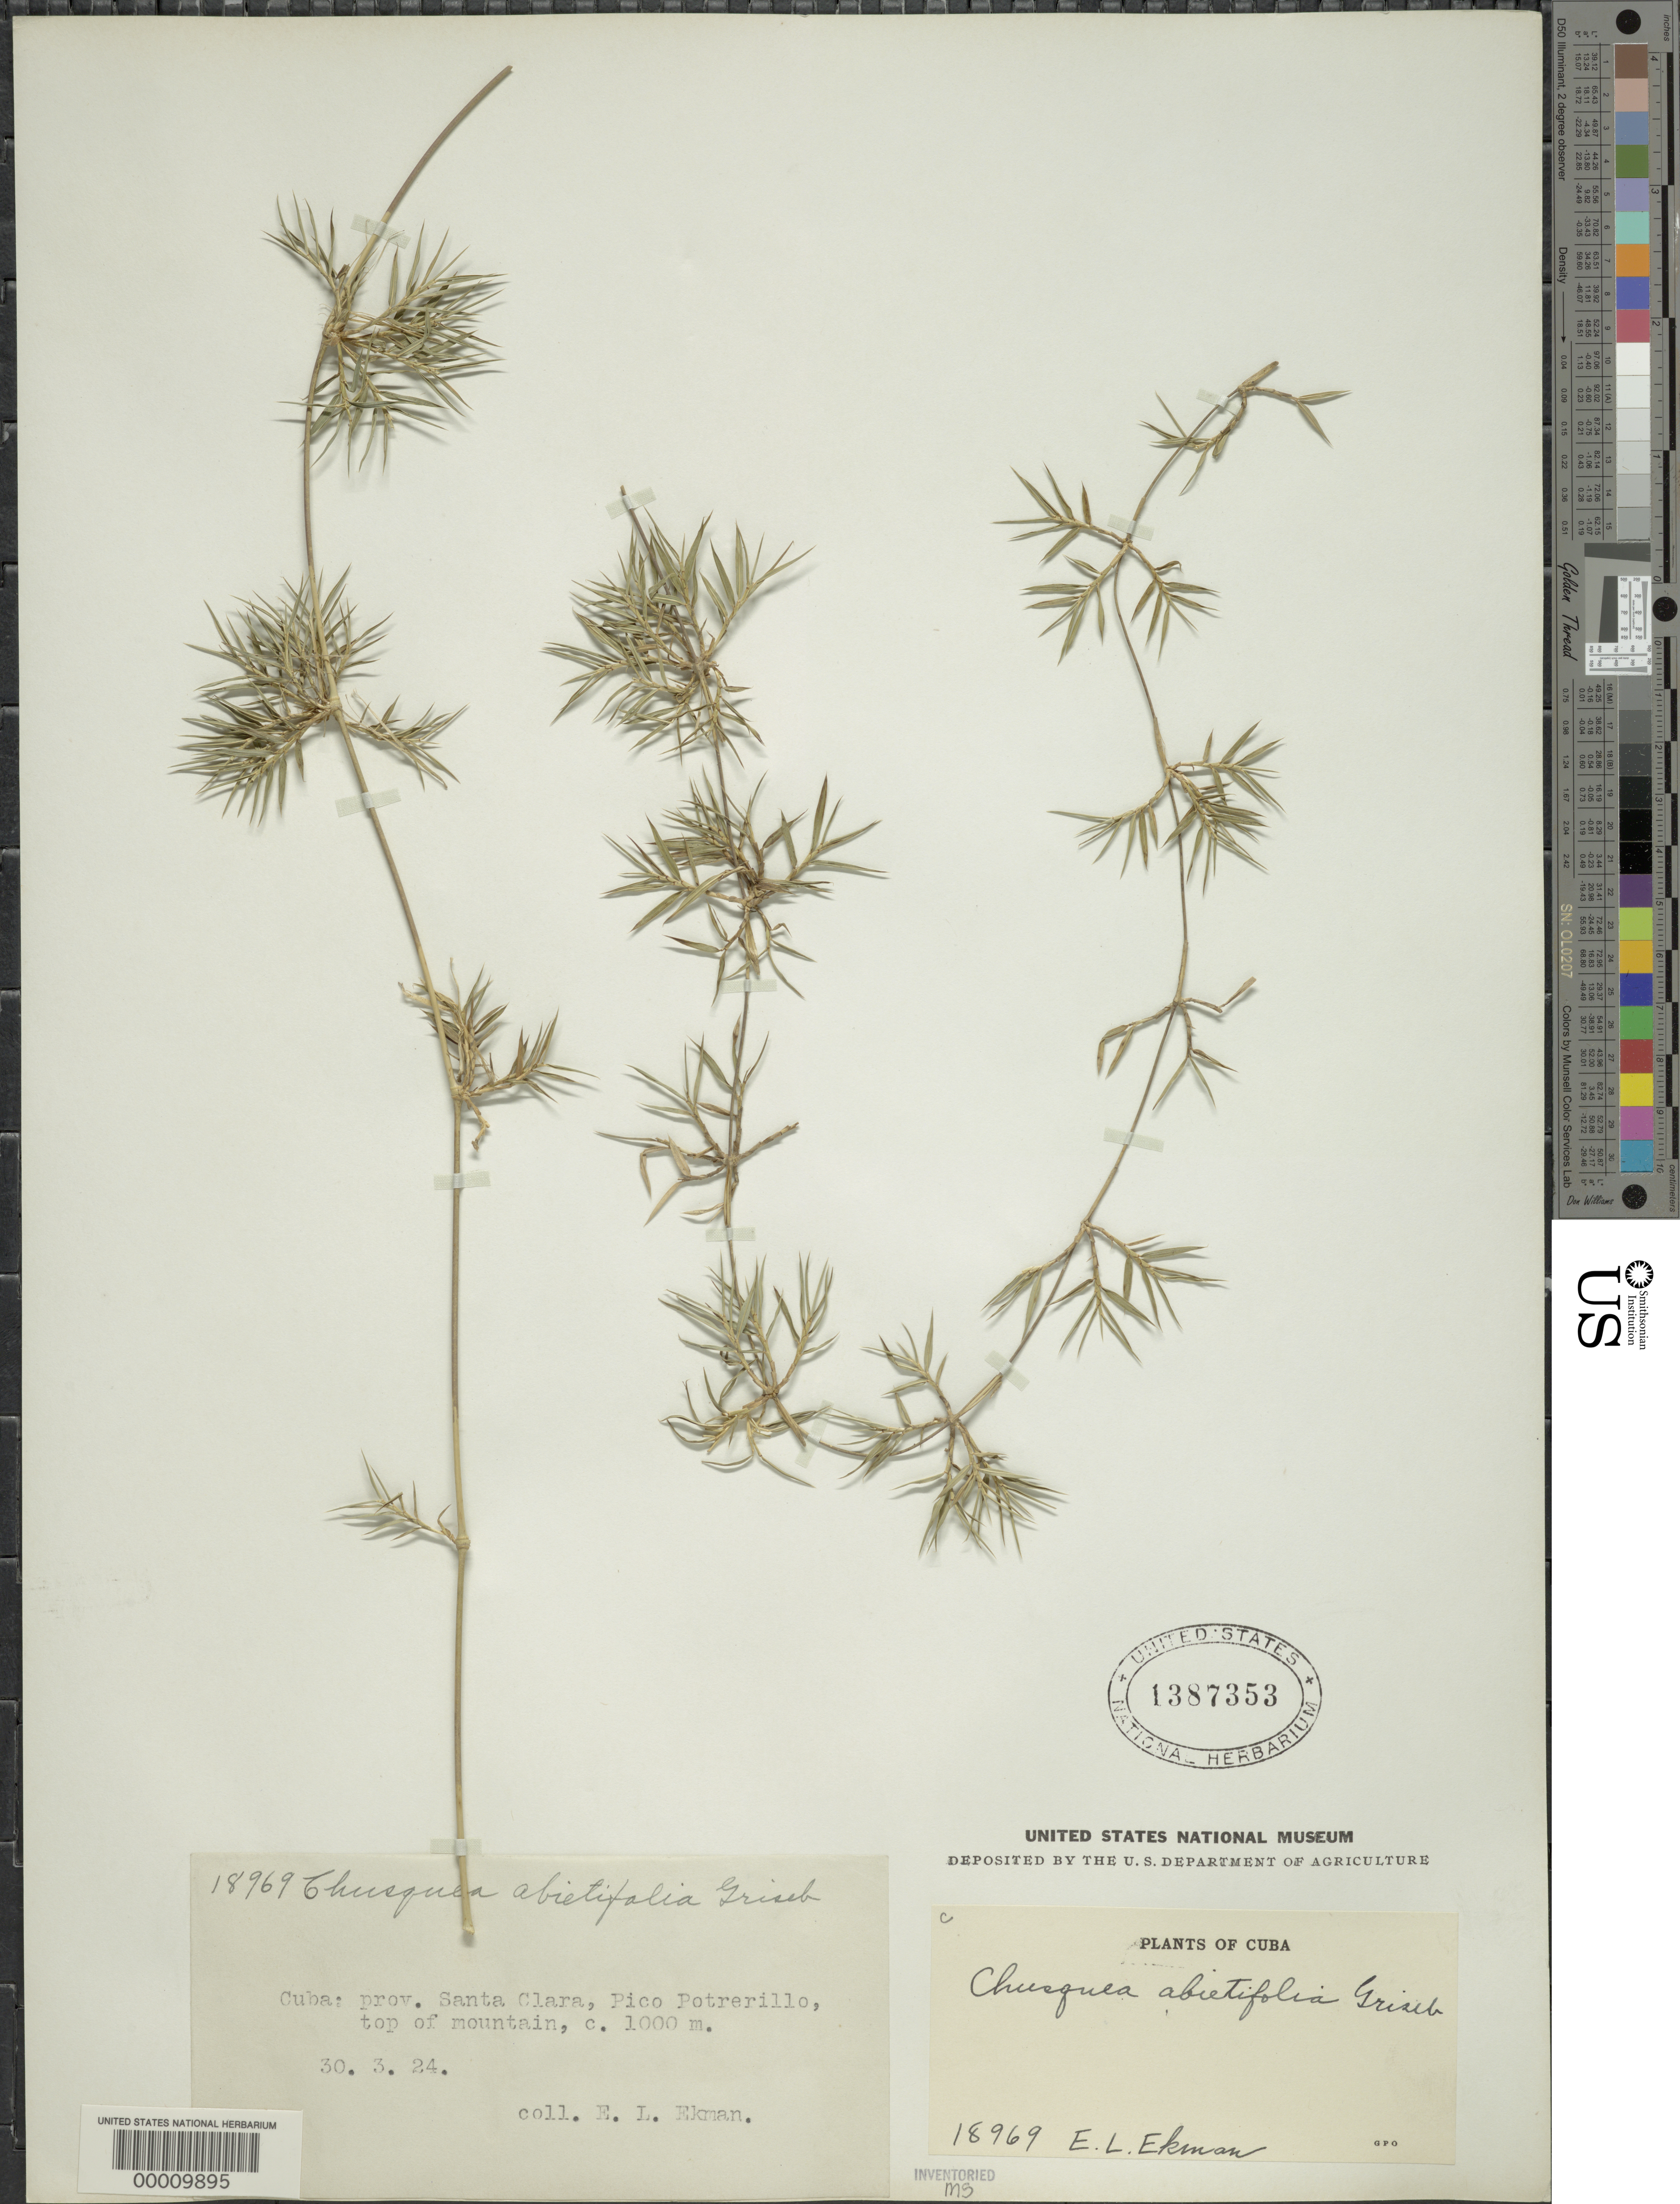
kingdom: Plantae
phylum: Tracheophyta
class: Liliopsida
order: Poales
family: Poaceae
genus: Chusquea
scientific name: Chusquea abietifolia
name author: Griseb.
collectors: E. L. Ekman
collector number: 18969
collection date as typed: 30 Mar 1924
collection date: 1924-03-30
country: Cuba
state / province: Las Villas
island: Greater Antilles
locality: Prov. santa clara, pico potrerillo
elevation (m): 1000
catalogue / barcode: US 1387353